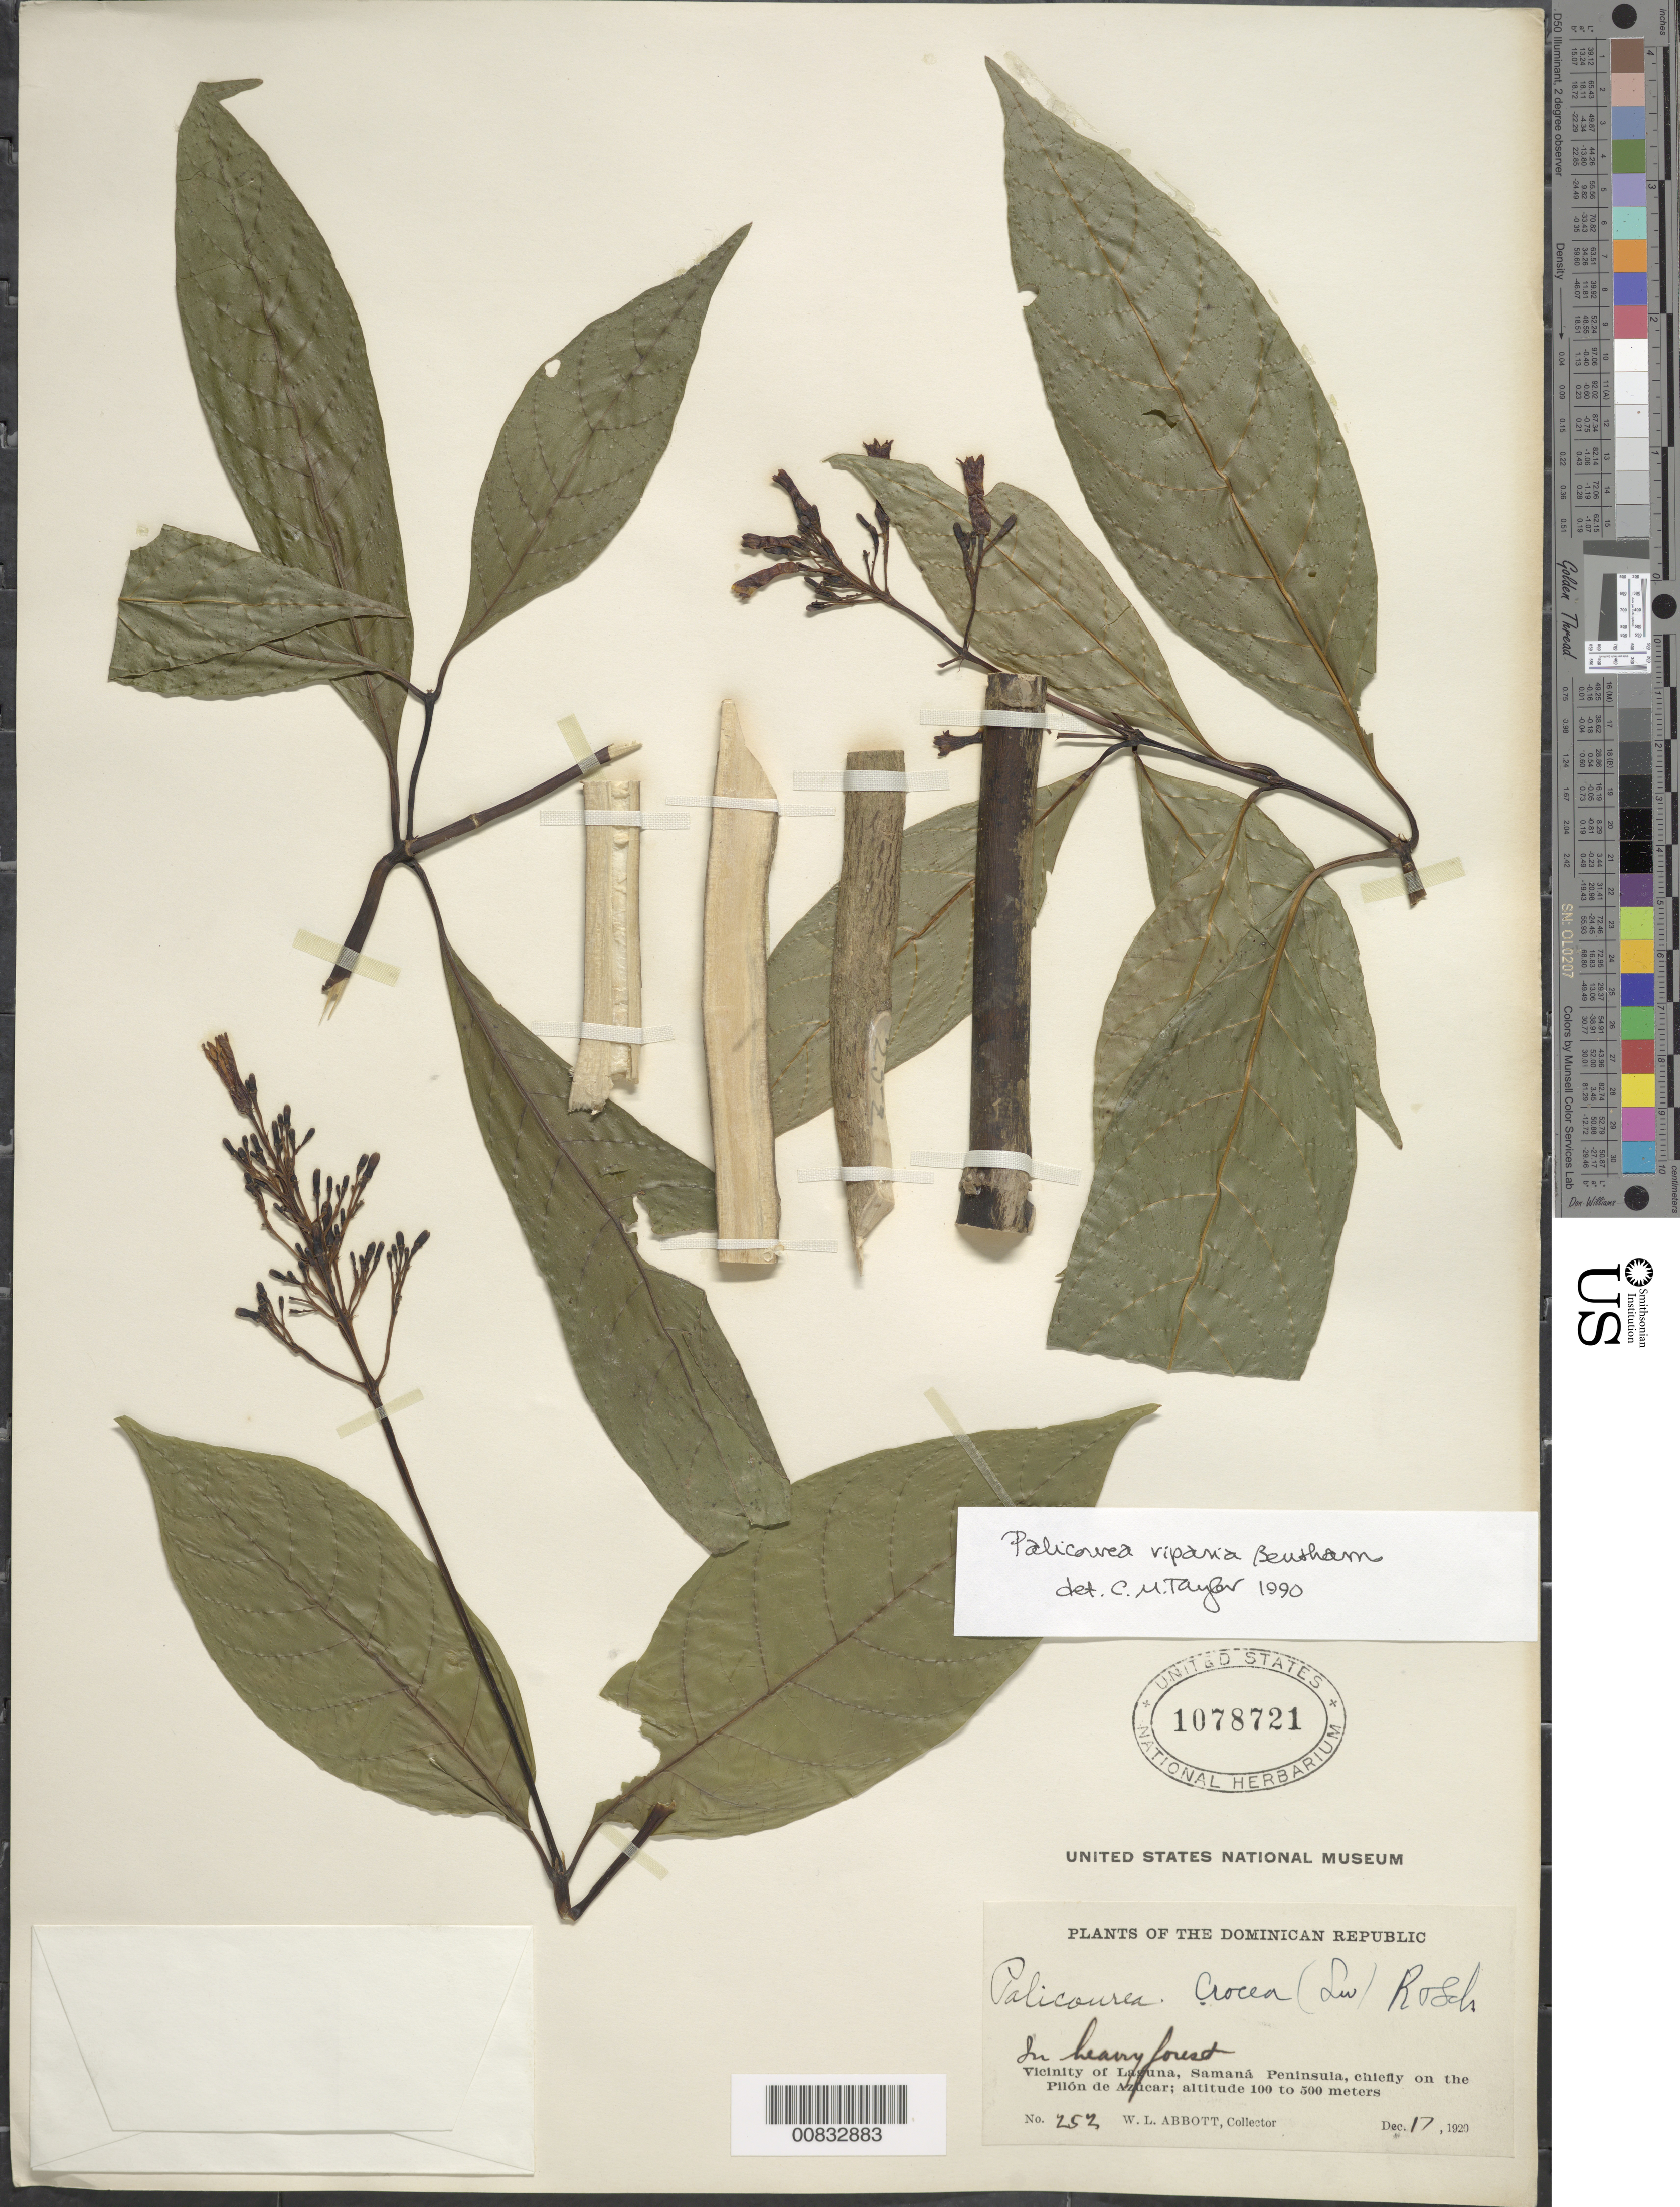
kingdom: Plantae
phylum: Tracheophyta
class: Magnoliopsida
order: Gentianales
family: Rubiaceae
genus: Palicourea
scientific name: Palicourea croceoides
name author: Desv. ex Ham.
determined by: Taylor, Charlotte M.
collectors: W. L. Abbott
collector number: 252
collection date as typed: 17 Dec 1920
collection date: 1920-12-17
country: Dominican Republic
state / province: Samana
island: Hispaniola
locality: Vicinity of Laguna, Samaná Peninsula, chiefly on the Pilón de Azúcar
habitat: In heavy forest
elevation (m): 100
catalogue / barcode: US 1078721